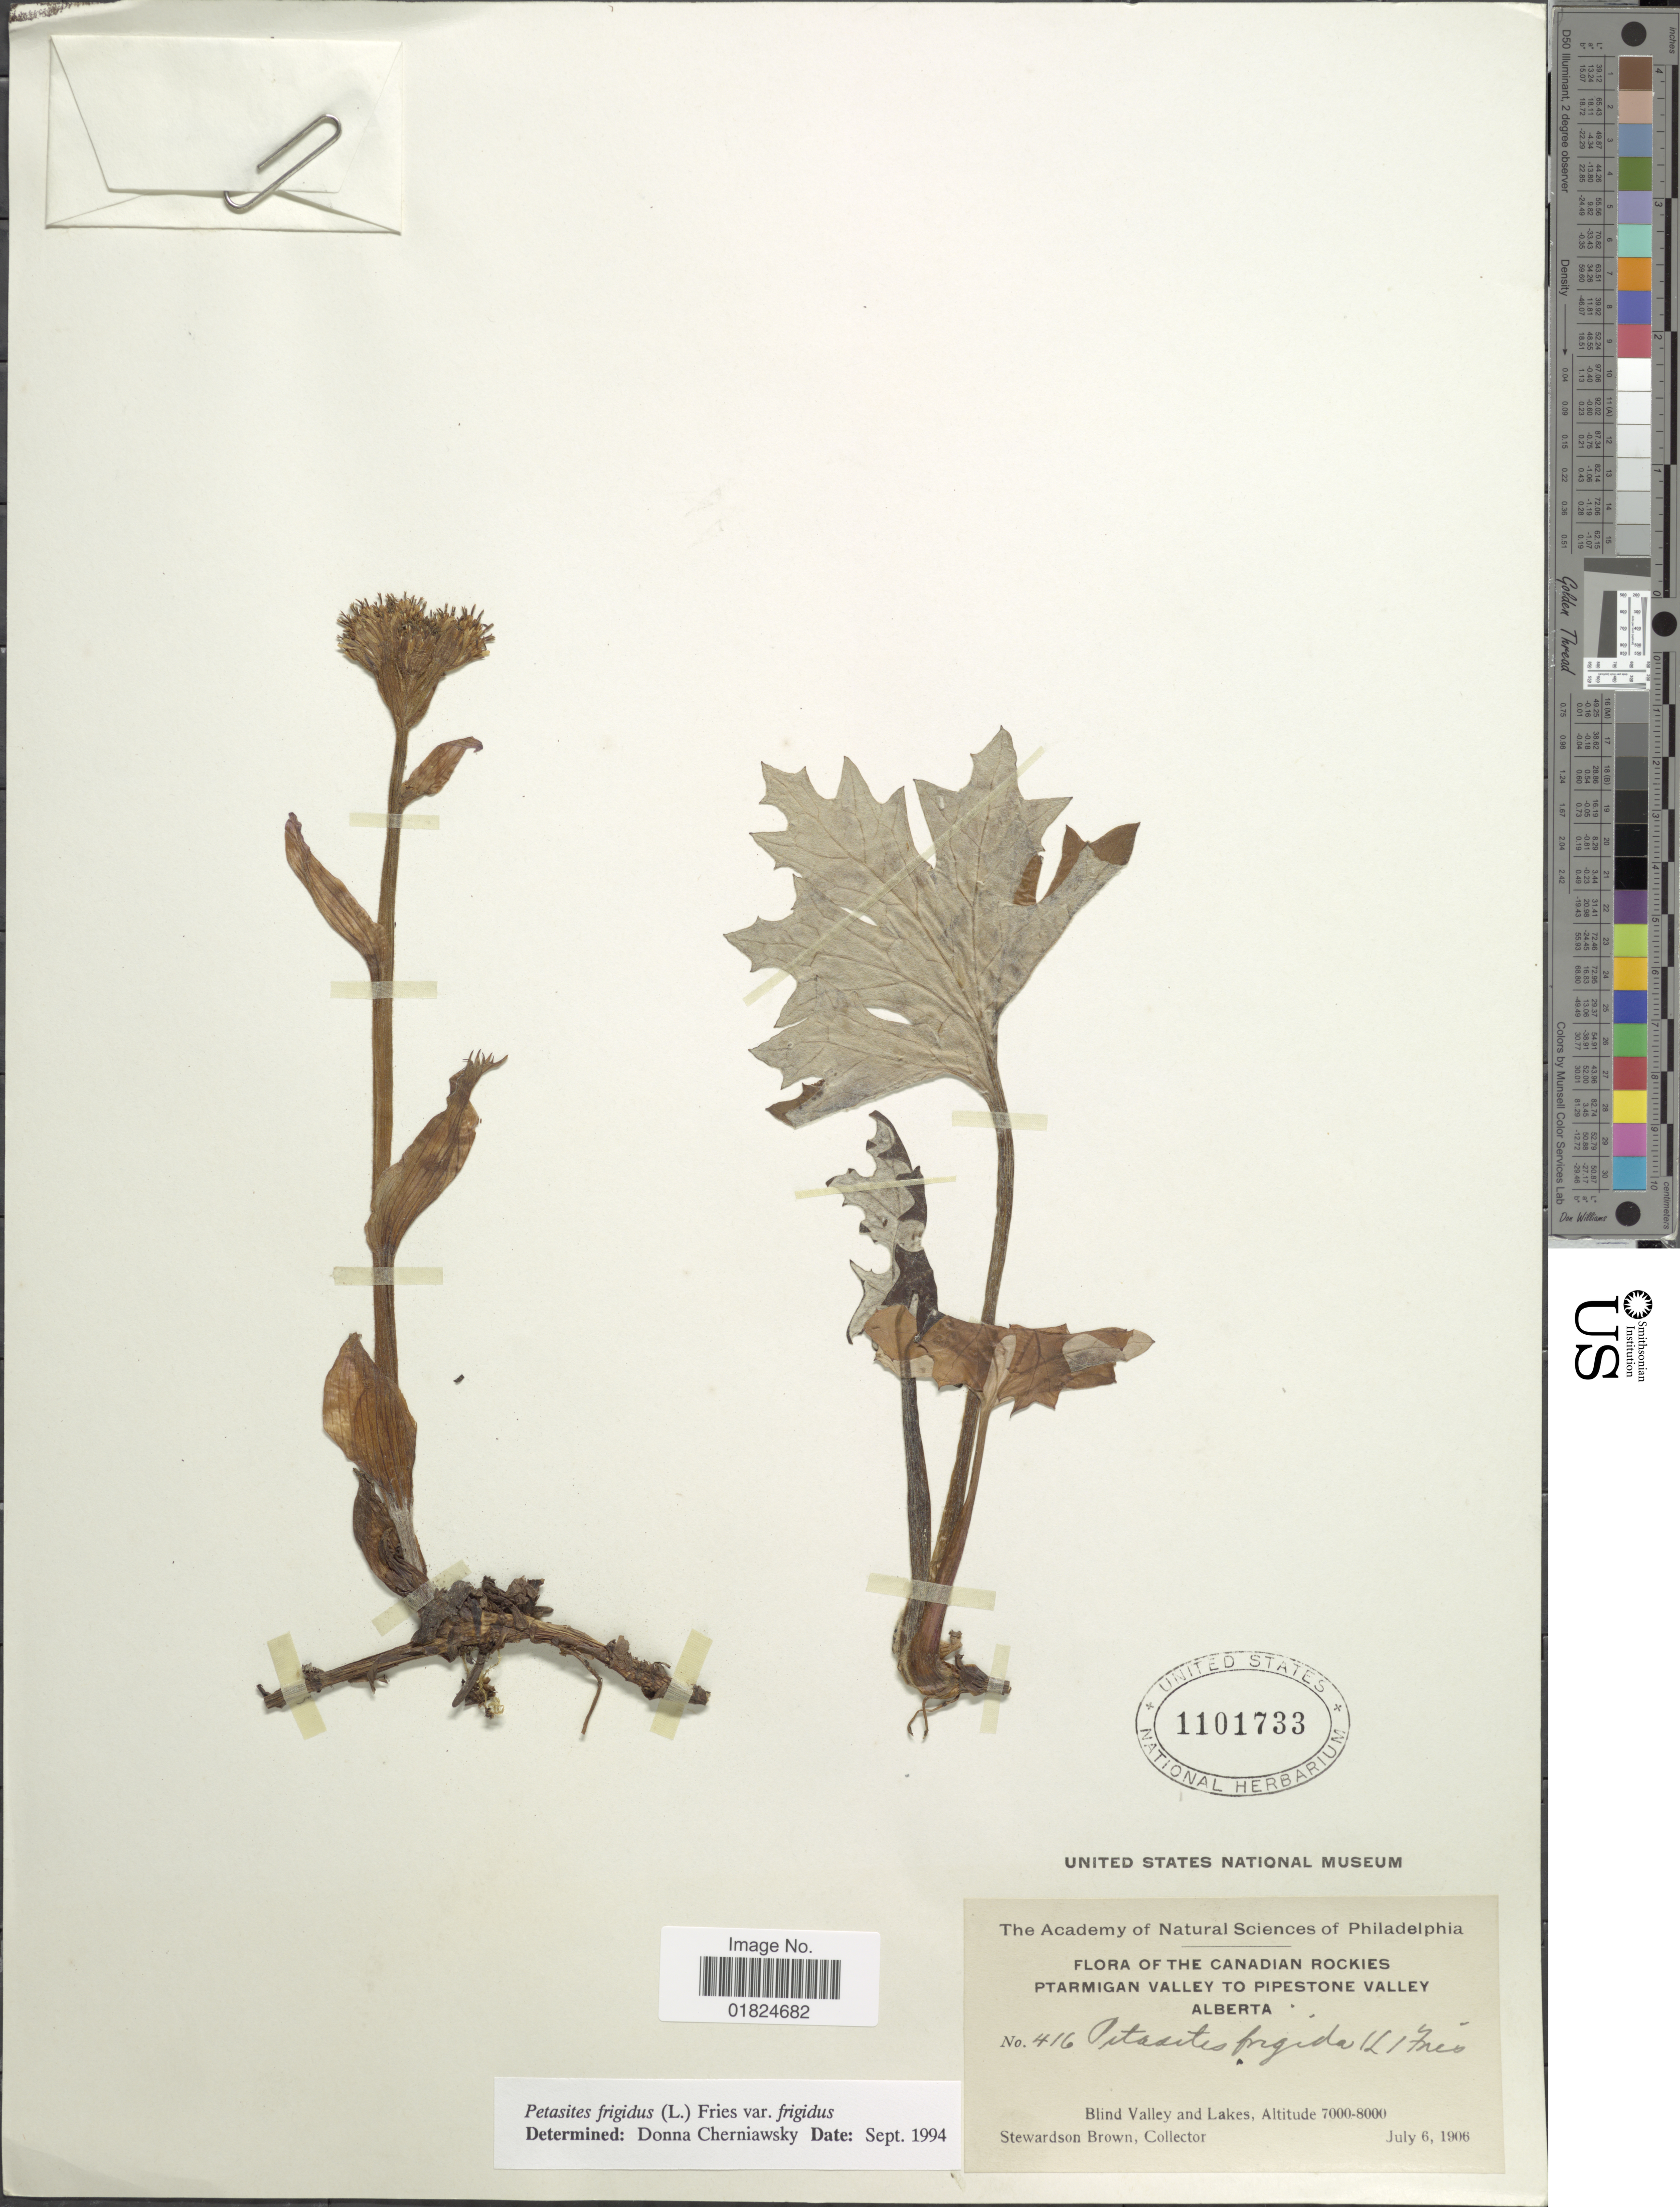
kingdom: Plantae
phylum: Tracheophyta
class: Magnoliopsida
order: Asterales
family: Asteraceae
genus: Petasites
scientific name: Petasites frigidus var. frigidus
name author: (L.) Fr.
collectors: S. Brown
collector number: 416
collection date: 1906-07-06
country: Canada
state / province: Alberta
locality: The Canadian Rockies. Ptarmigan Valley to Pipestone Valley Alberta. Blind Valley and Lakes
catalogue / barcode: US 1101733